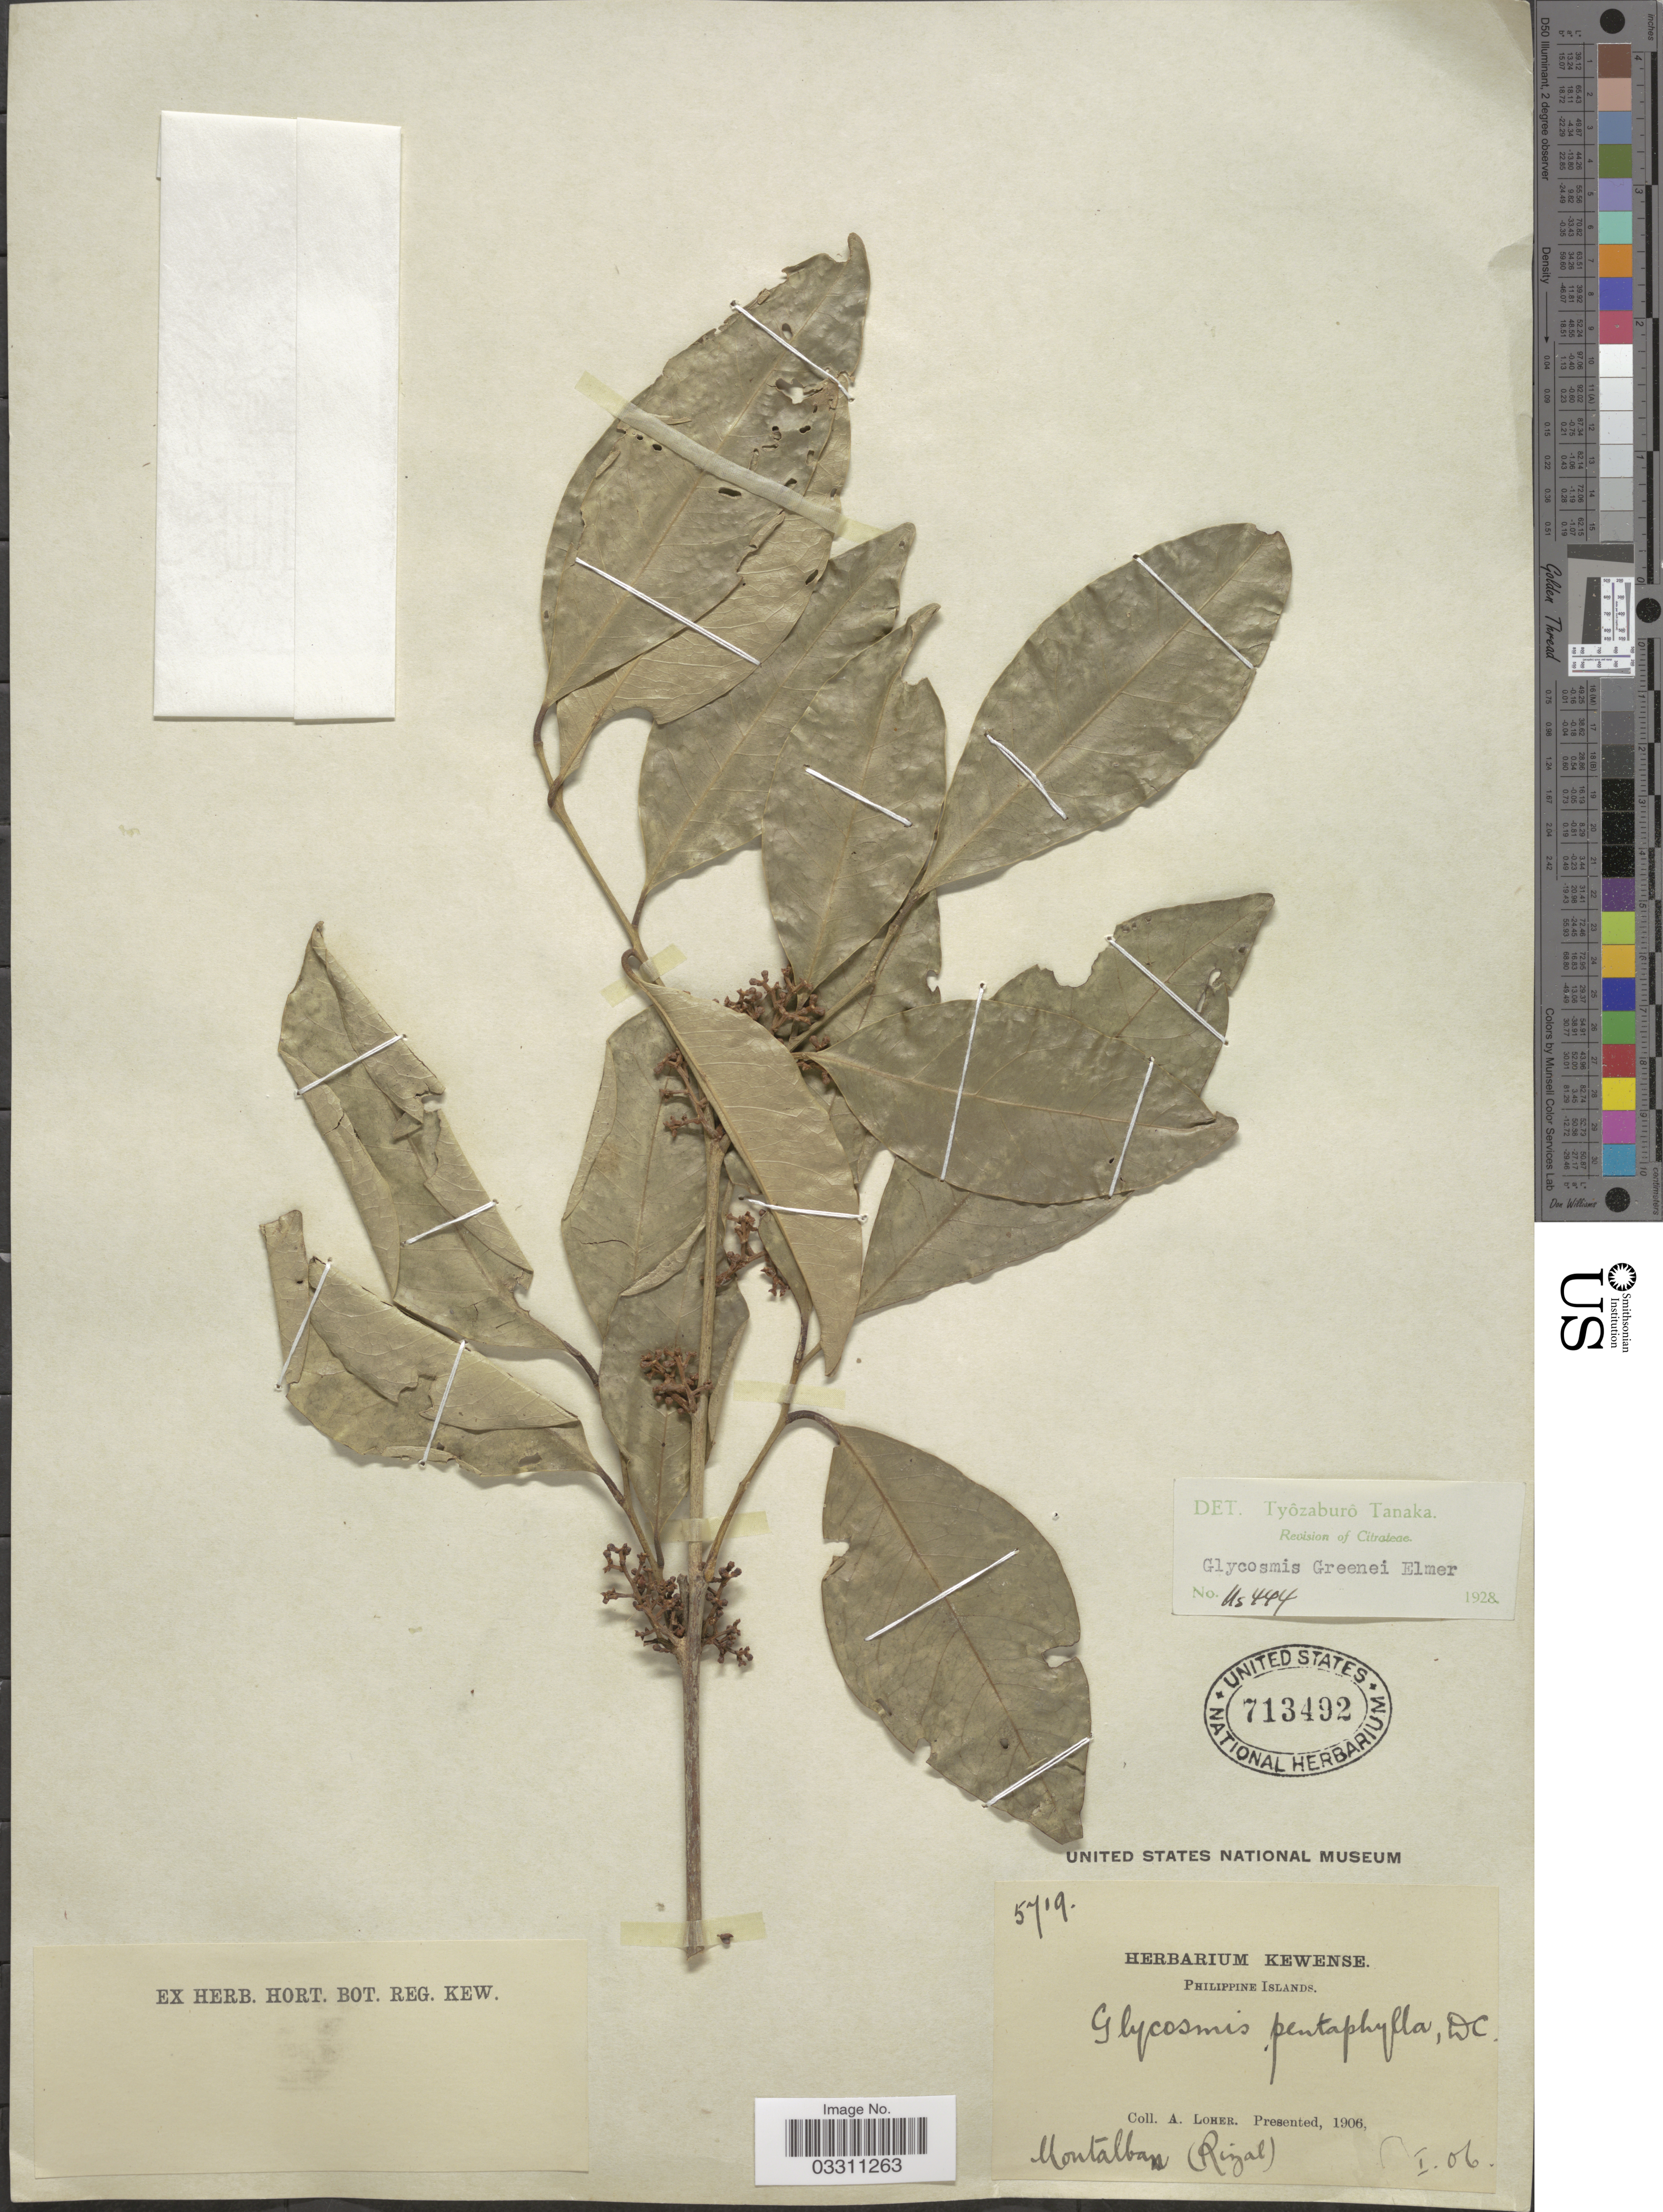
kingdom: Plantae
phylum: Tracheophyta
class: Magnoliopsida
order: Sapindales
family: Rutaceae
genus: Glycosmis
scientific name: Glycosmis greenei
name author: Elmer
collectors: A. Loher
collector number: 5719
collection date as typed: Transcribed d/m/y: /1/6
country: Philippines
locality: Philippine Islands. Montalban (Rizal).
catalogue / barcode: US 713492